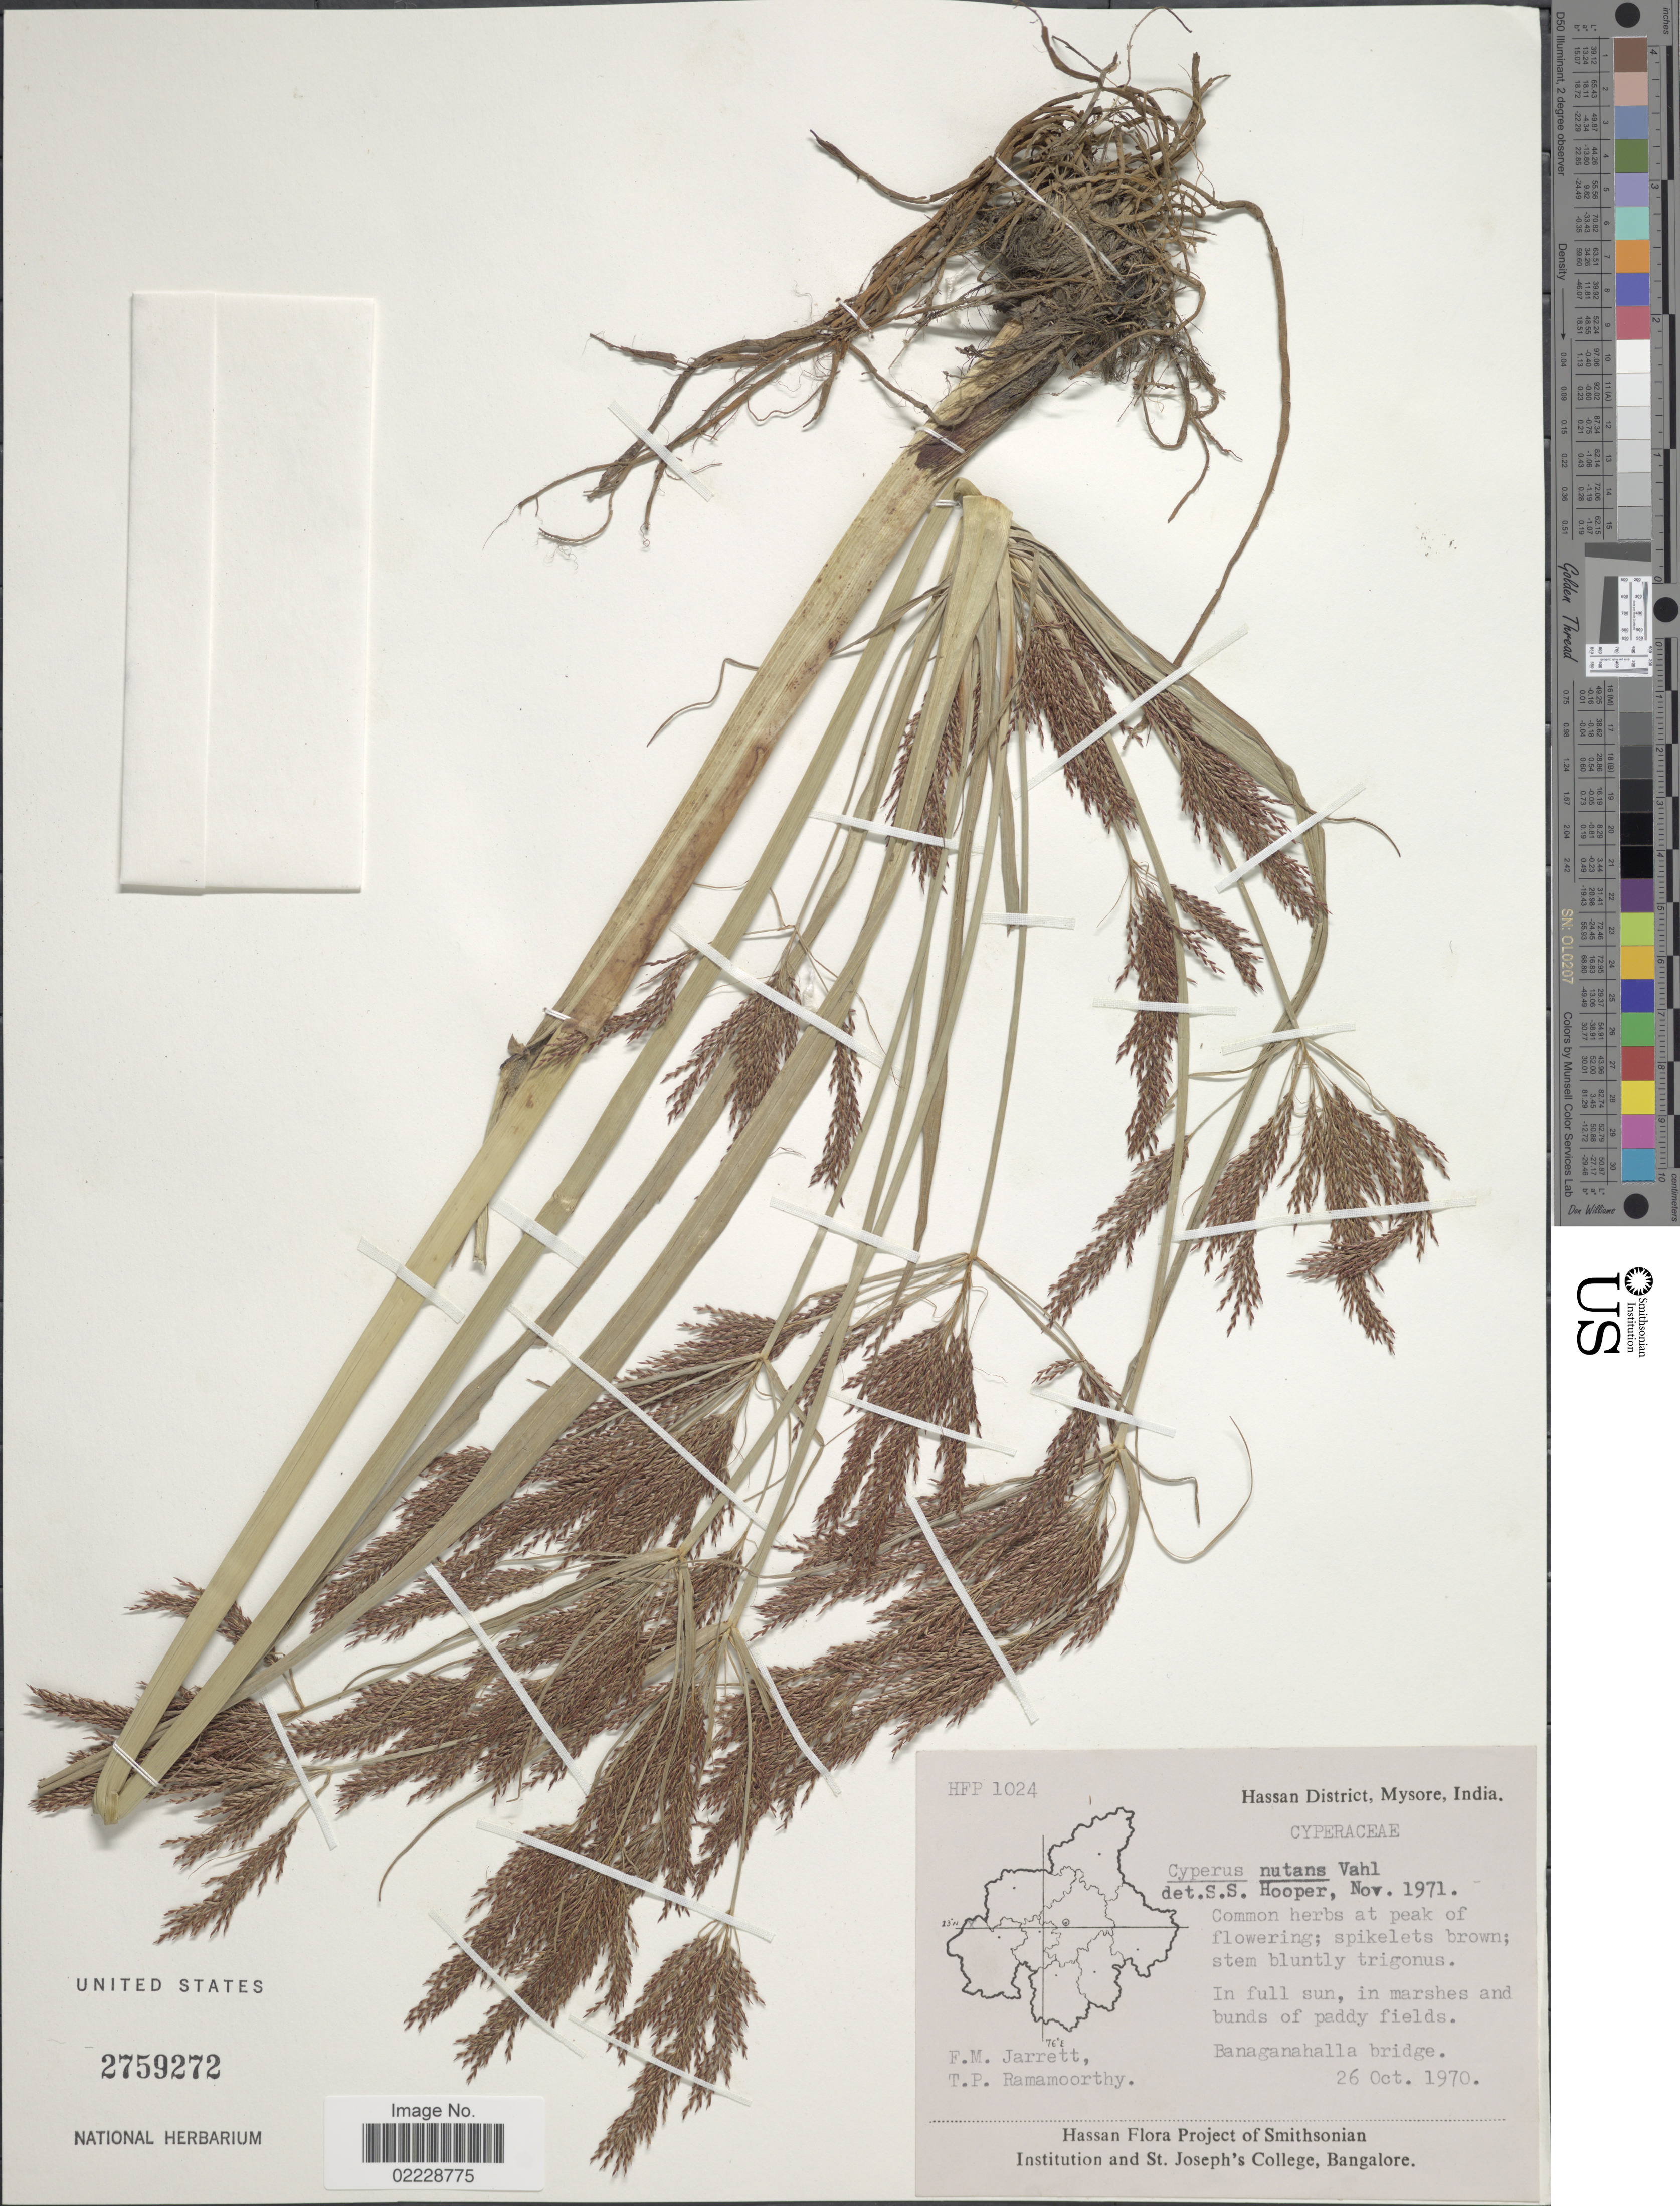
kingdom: Plantae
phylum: Tracheophyta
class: Liliopsida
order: Poales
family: Cyperaceae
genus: Cyperus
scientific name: Cyperus nutans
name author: Vahl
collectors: F. M. Jarrett & T. P. Ramamoorthy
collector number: HFP 1024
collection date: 1970-10-26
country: India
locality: Hassan District, Mysore, Banaganahalla bridge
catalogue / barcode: US 2759272